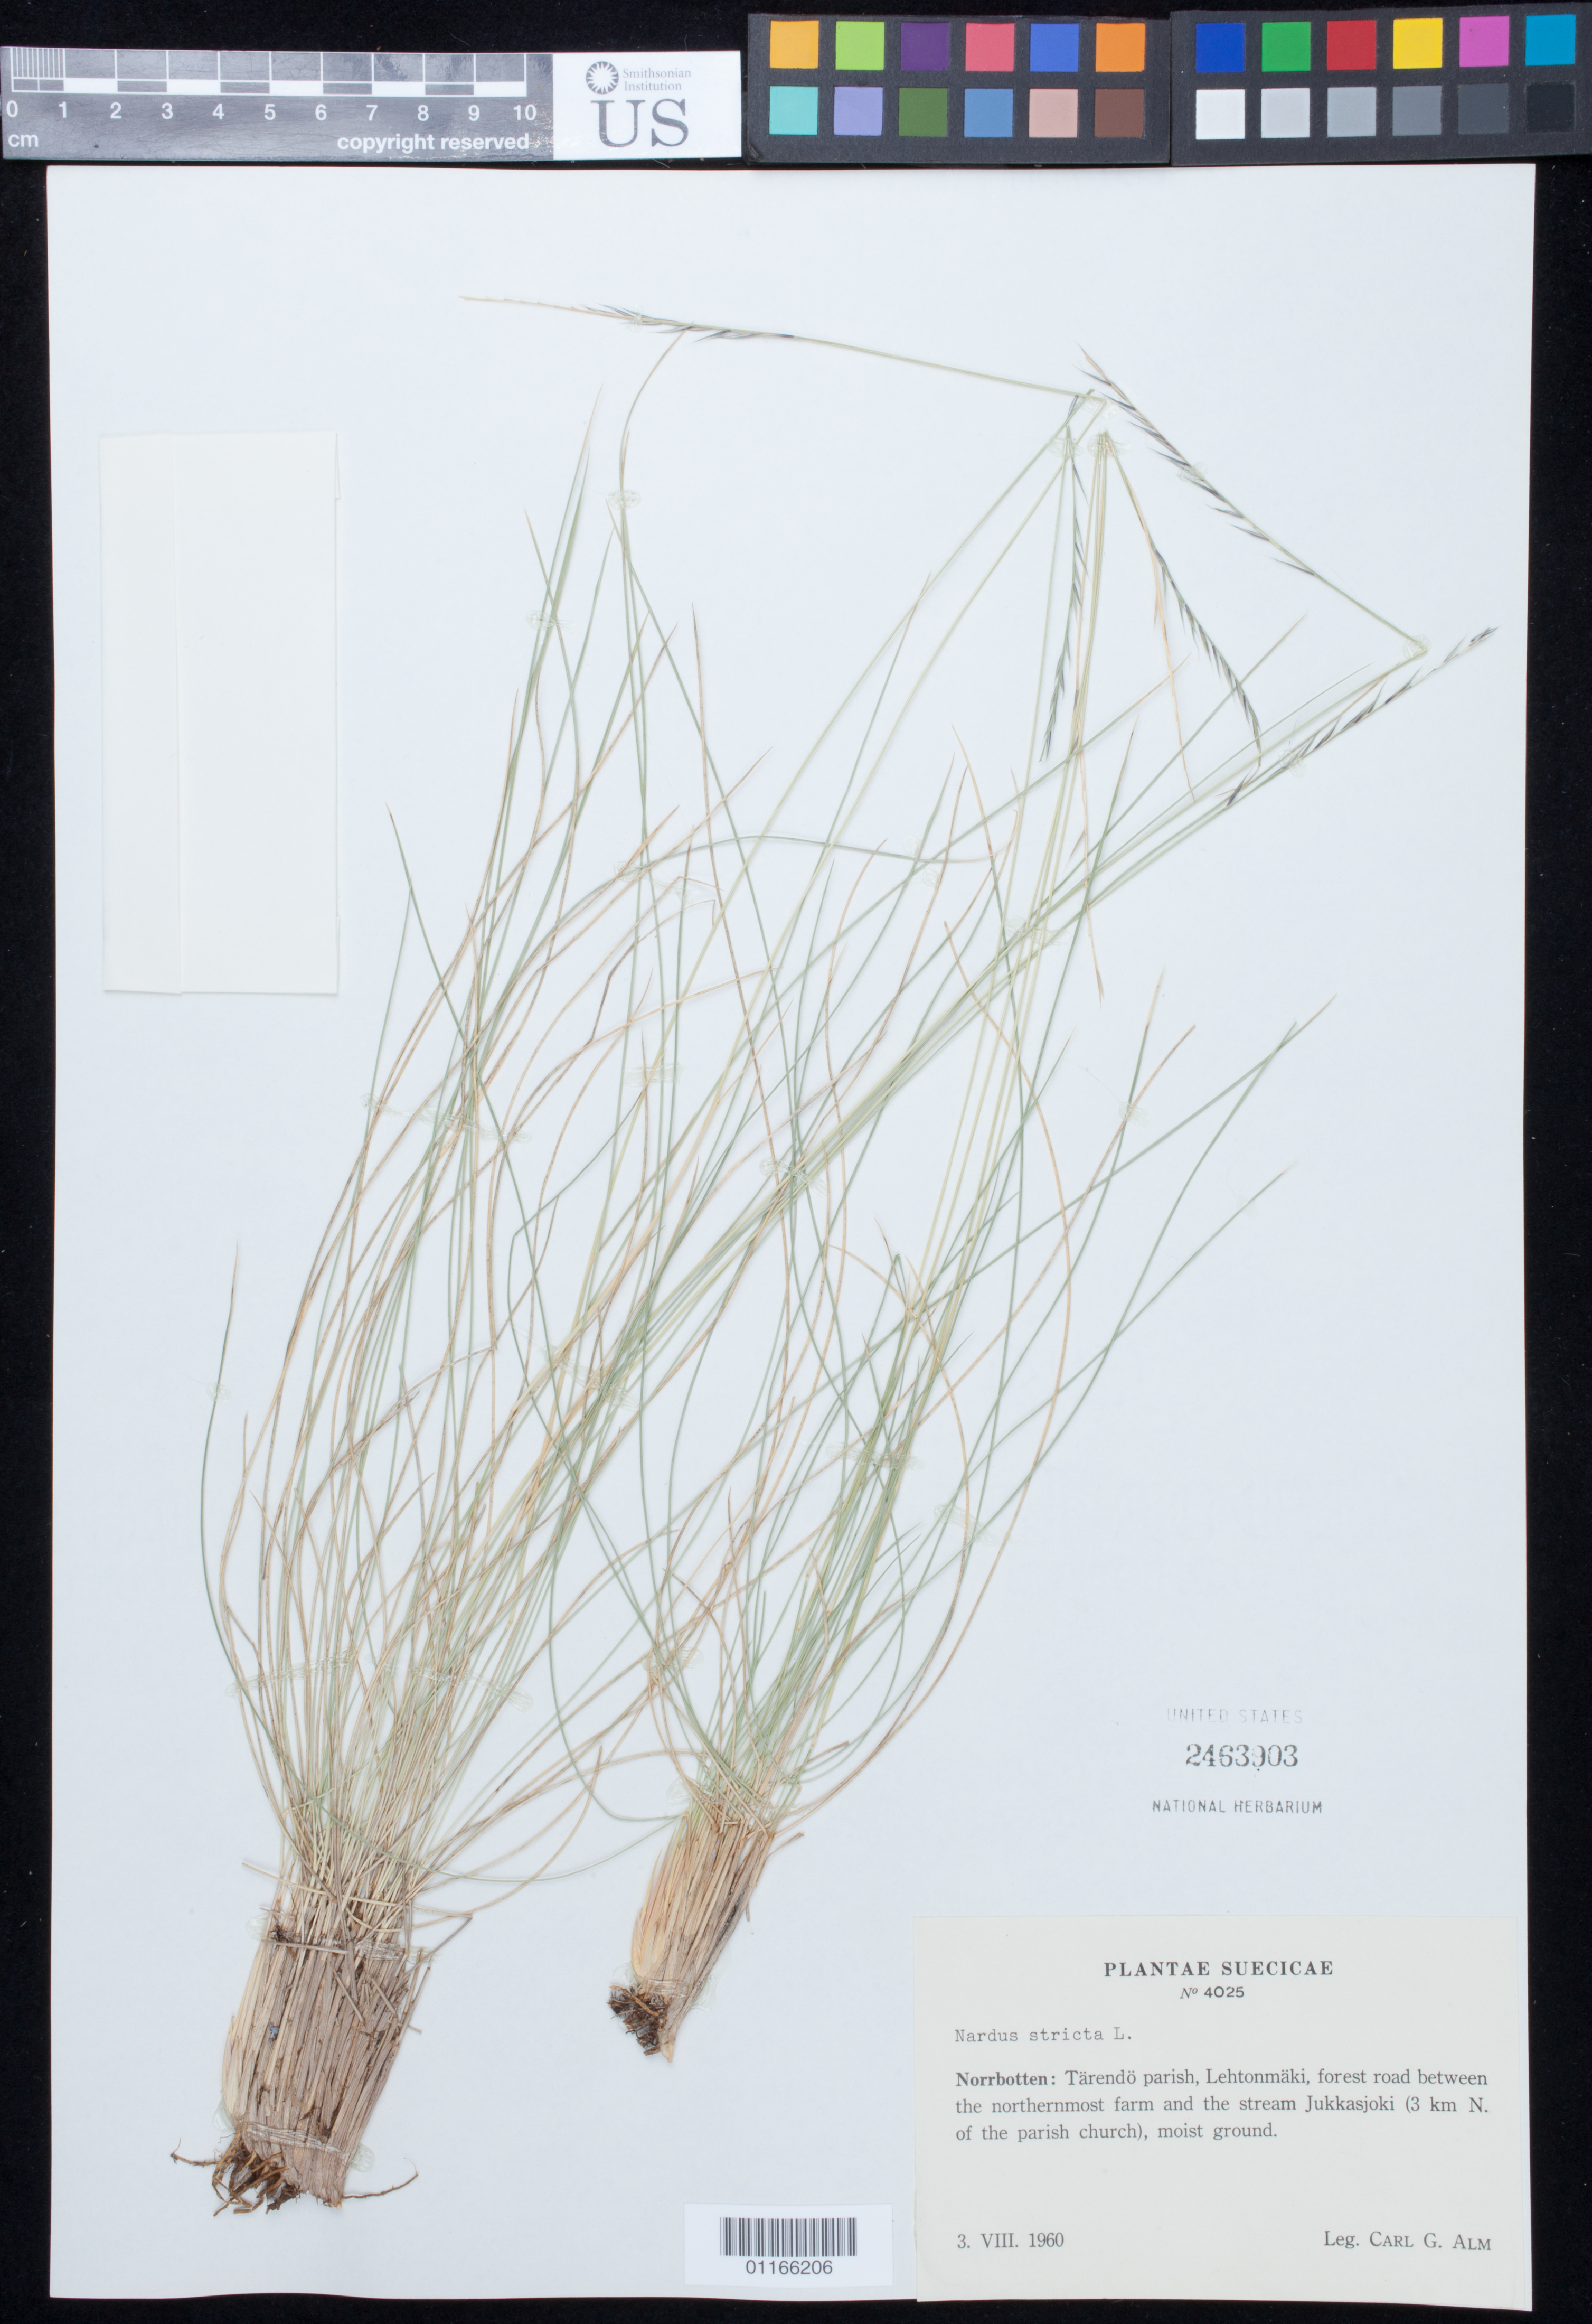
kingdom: Plantae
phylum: Tracheophyta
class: Liliopsida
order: Poales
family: Poaceae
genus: Nardus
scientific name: Nardus stricta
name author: L.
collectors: C. G. Alm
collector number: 4025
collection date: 1960-08-03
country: Sweden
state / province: Norrbotten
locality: Tarendo parish, Lehtonmaki, forest road between the northernmost farm and the stream Jukkasjoki (3 km N. of the parish church)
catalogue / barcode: US 2463903